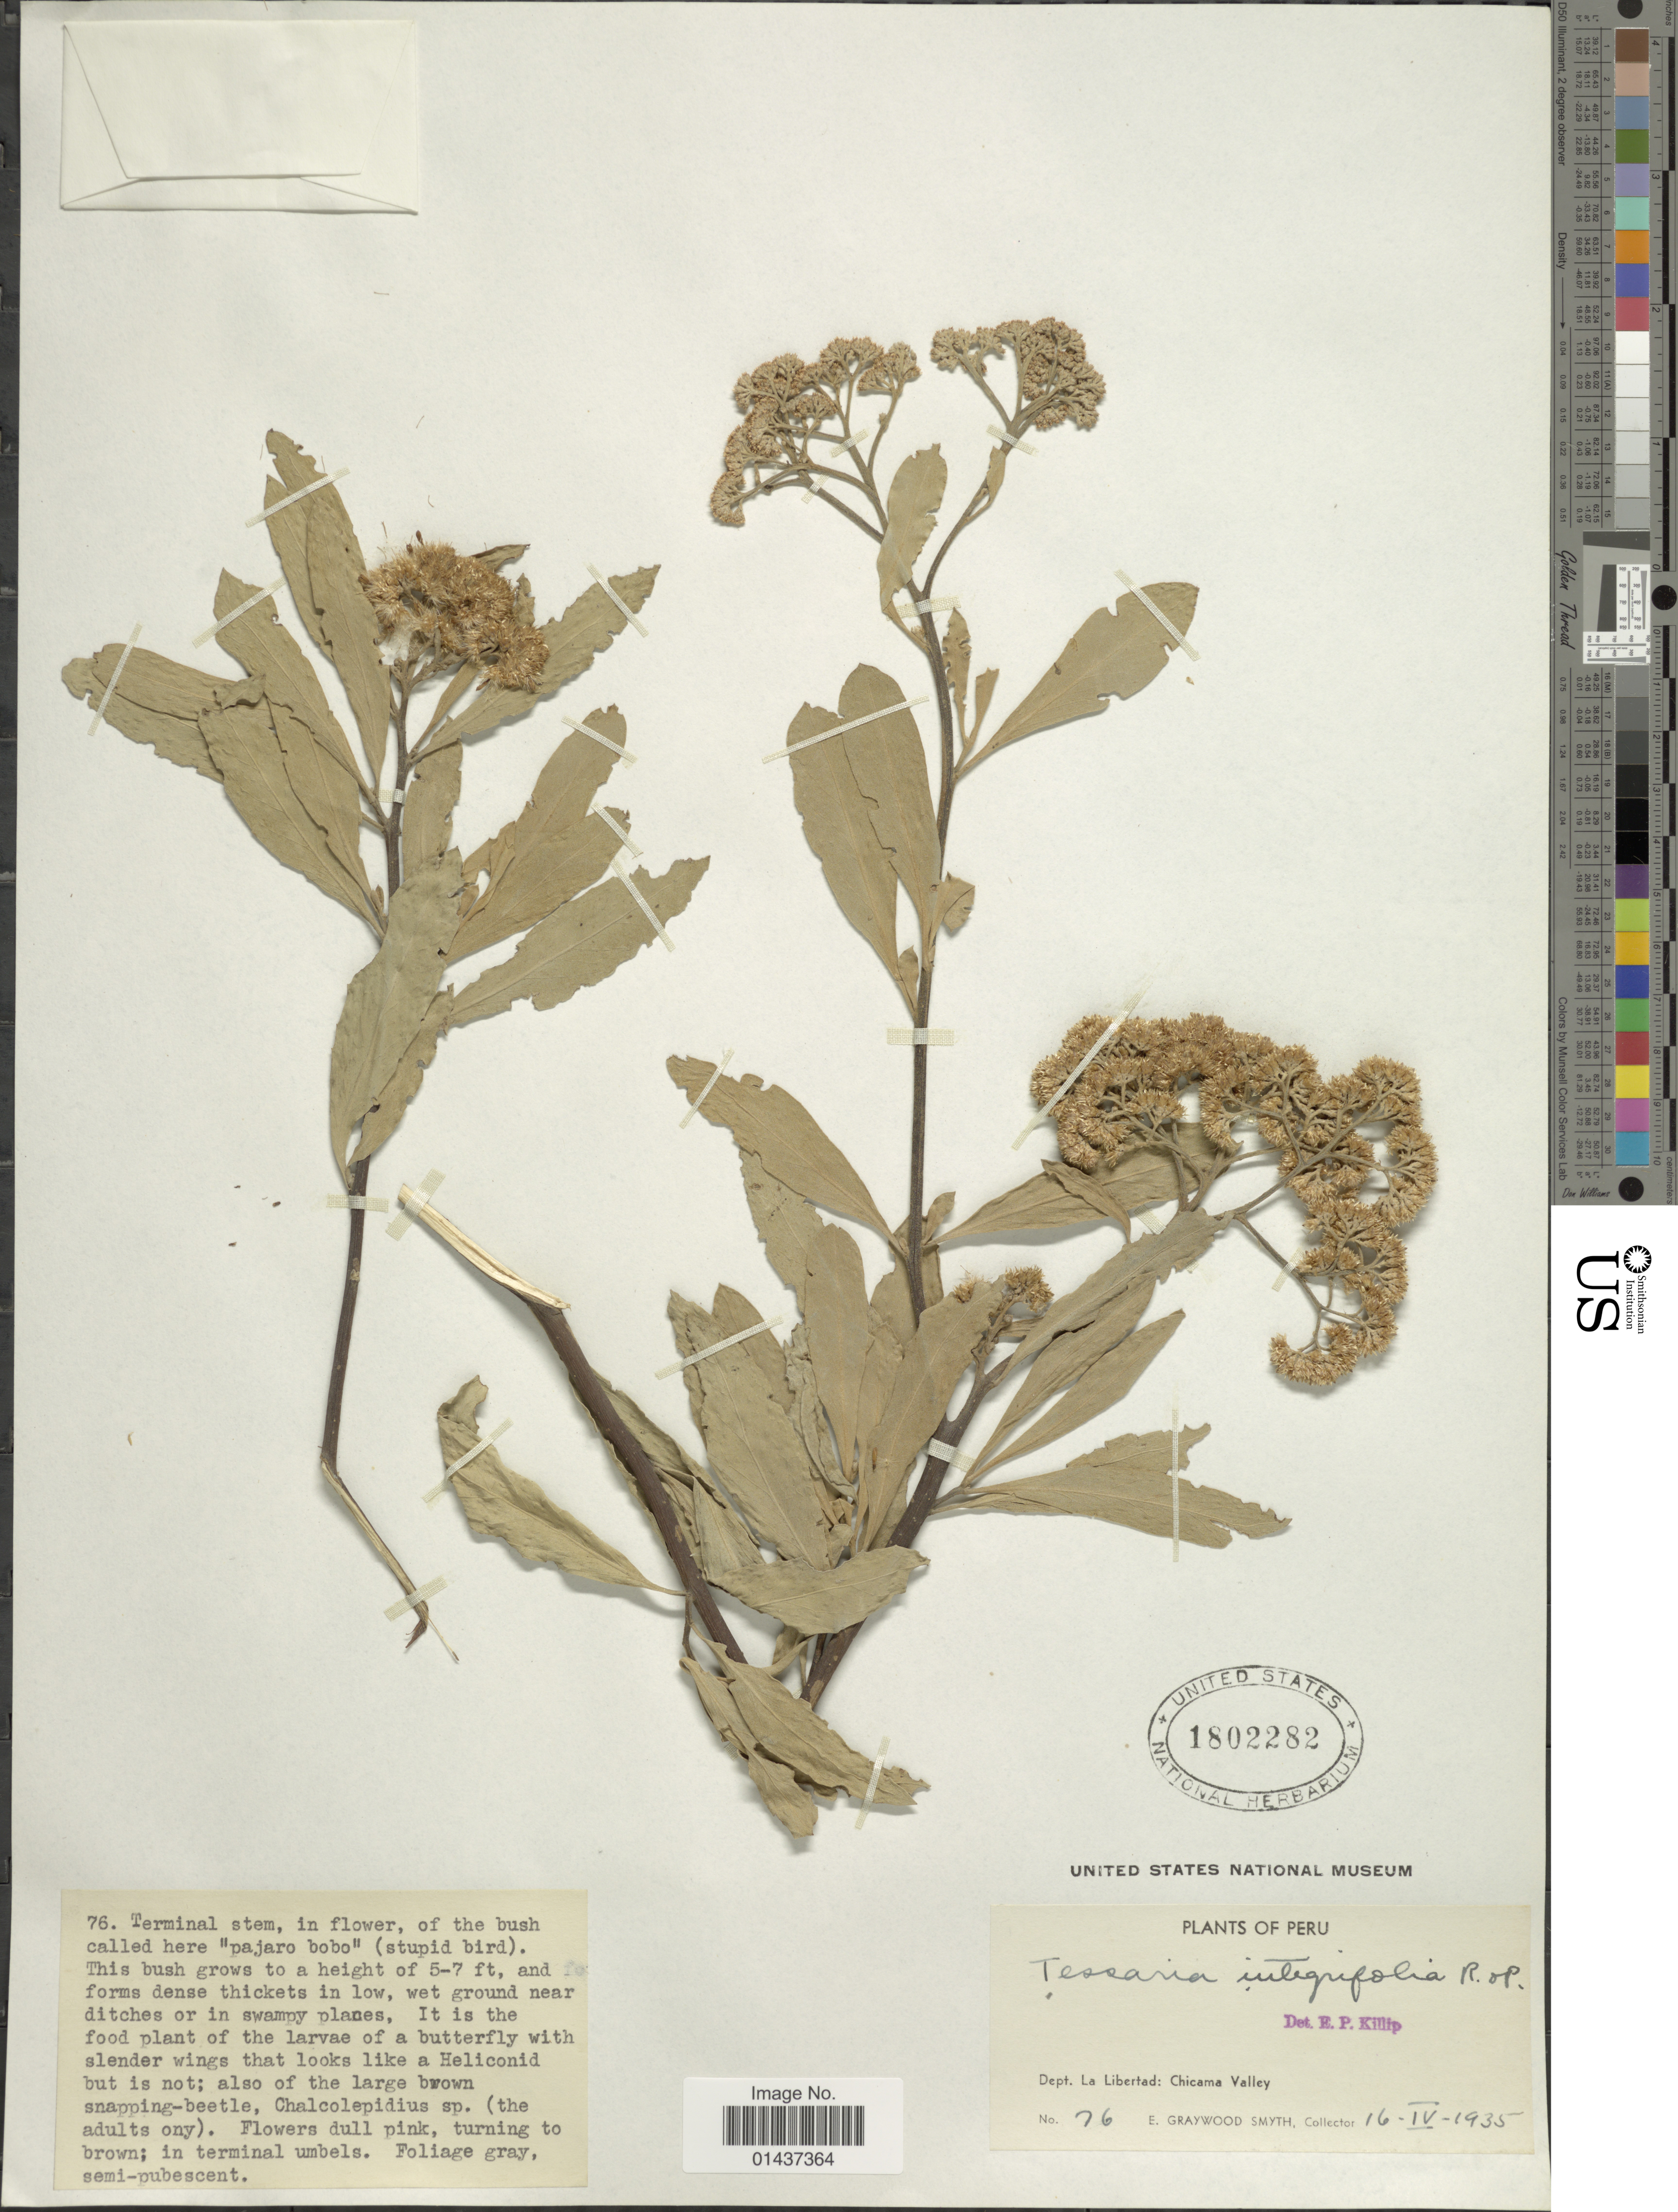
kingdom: Plantae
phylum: Tracheophyta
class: Magnoliopsida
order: Asterales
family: Asteraceae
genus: Tessaria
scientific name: Tessaria integrifolia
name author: Ruiz & Pav.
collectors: E. G. Smith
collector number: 76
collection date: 1935-04-16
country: Peru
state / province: La Libertad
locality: Dept La Libertad: Chicama Valley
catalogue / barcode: US 1802282